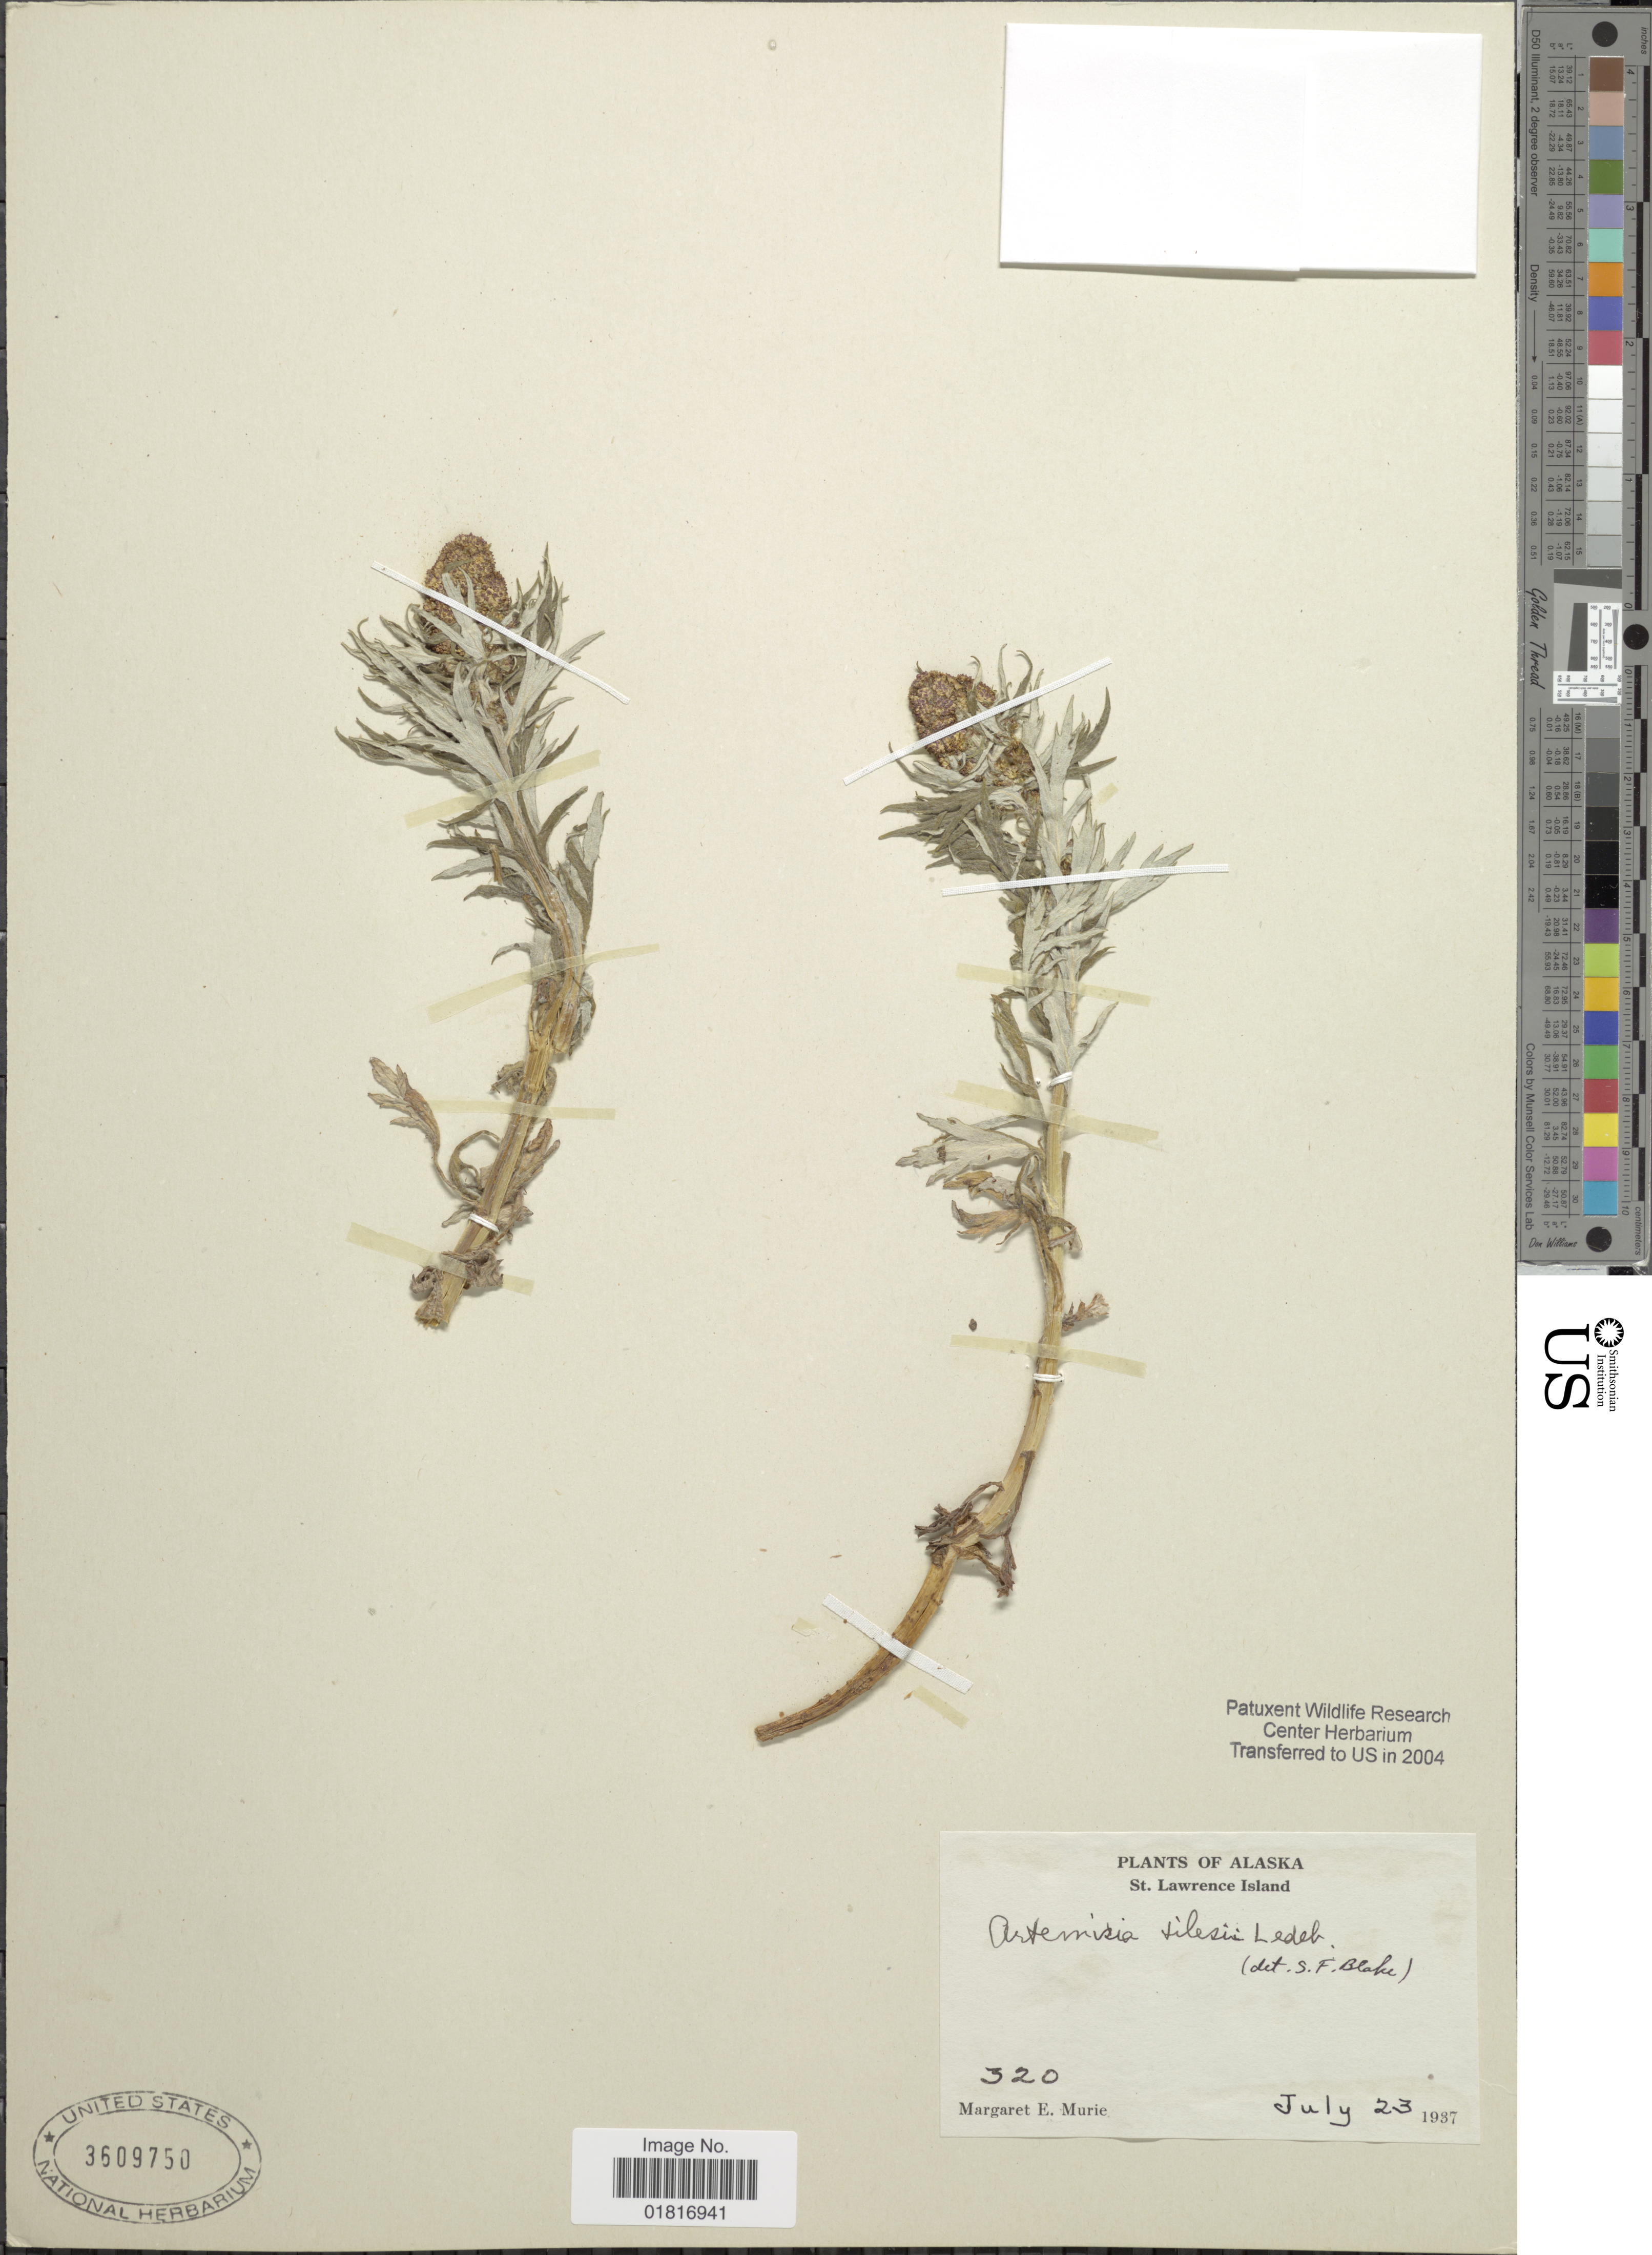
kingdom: Plantae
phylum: Tracheophyta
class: Magnoliopsida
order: Asterales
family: Asteraceae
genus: Artemisia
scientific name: Artemisia tilesii var. elatior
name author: Torr. & A. Gray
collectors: M. Murie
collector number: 320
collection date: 1937-07-23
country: United States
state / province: Alaska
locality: St. Lawrence Island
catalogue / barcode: US 3609750